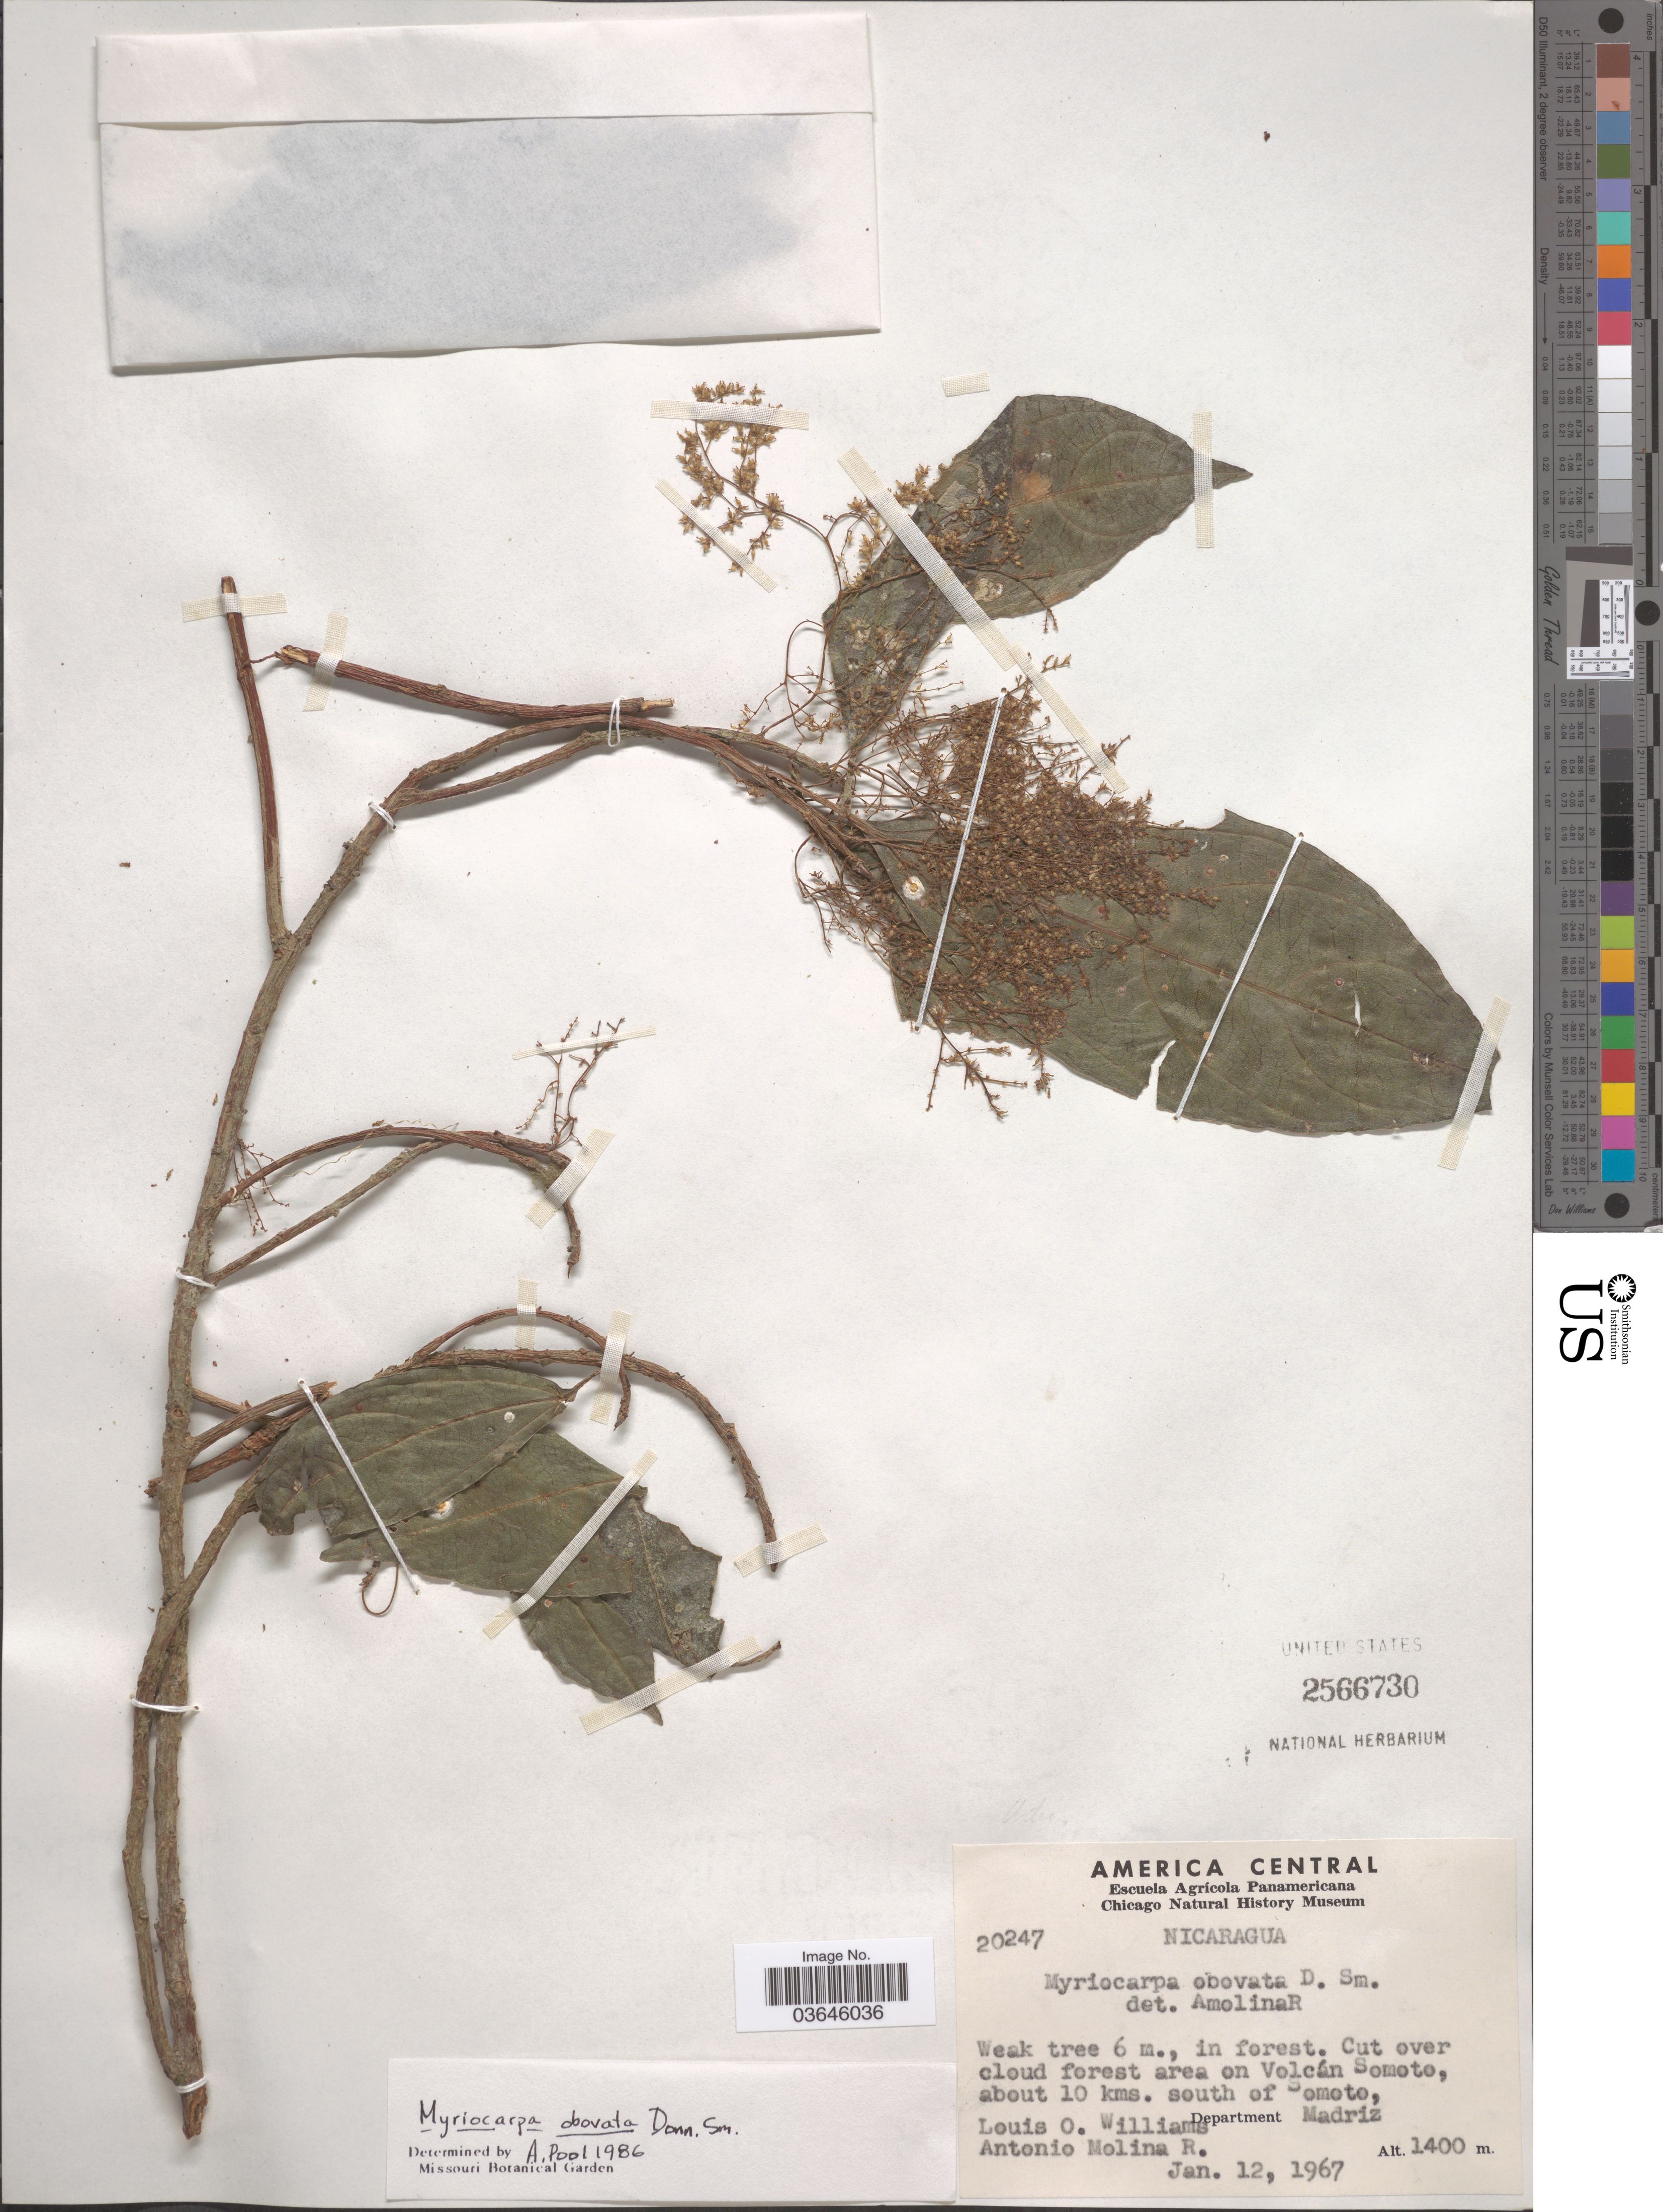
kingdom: Plantae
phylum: Tracheophyta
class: Magnoliopsida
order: Rosales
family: Urticaceae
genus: Myriocarpa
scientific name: Myriocarpa obovata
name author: Donn. Sm.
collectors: L. O. Williams & A. Molina R.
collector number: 20247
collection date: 1967-01-12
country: Nicaragua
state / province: Madriz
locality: Volcán Somoto, about 10 kms. south of Somoto, Department Madriz.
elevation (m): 1400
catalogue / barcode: US 2566730